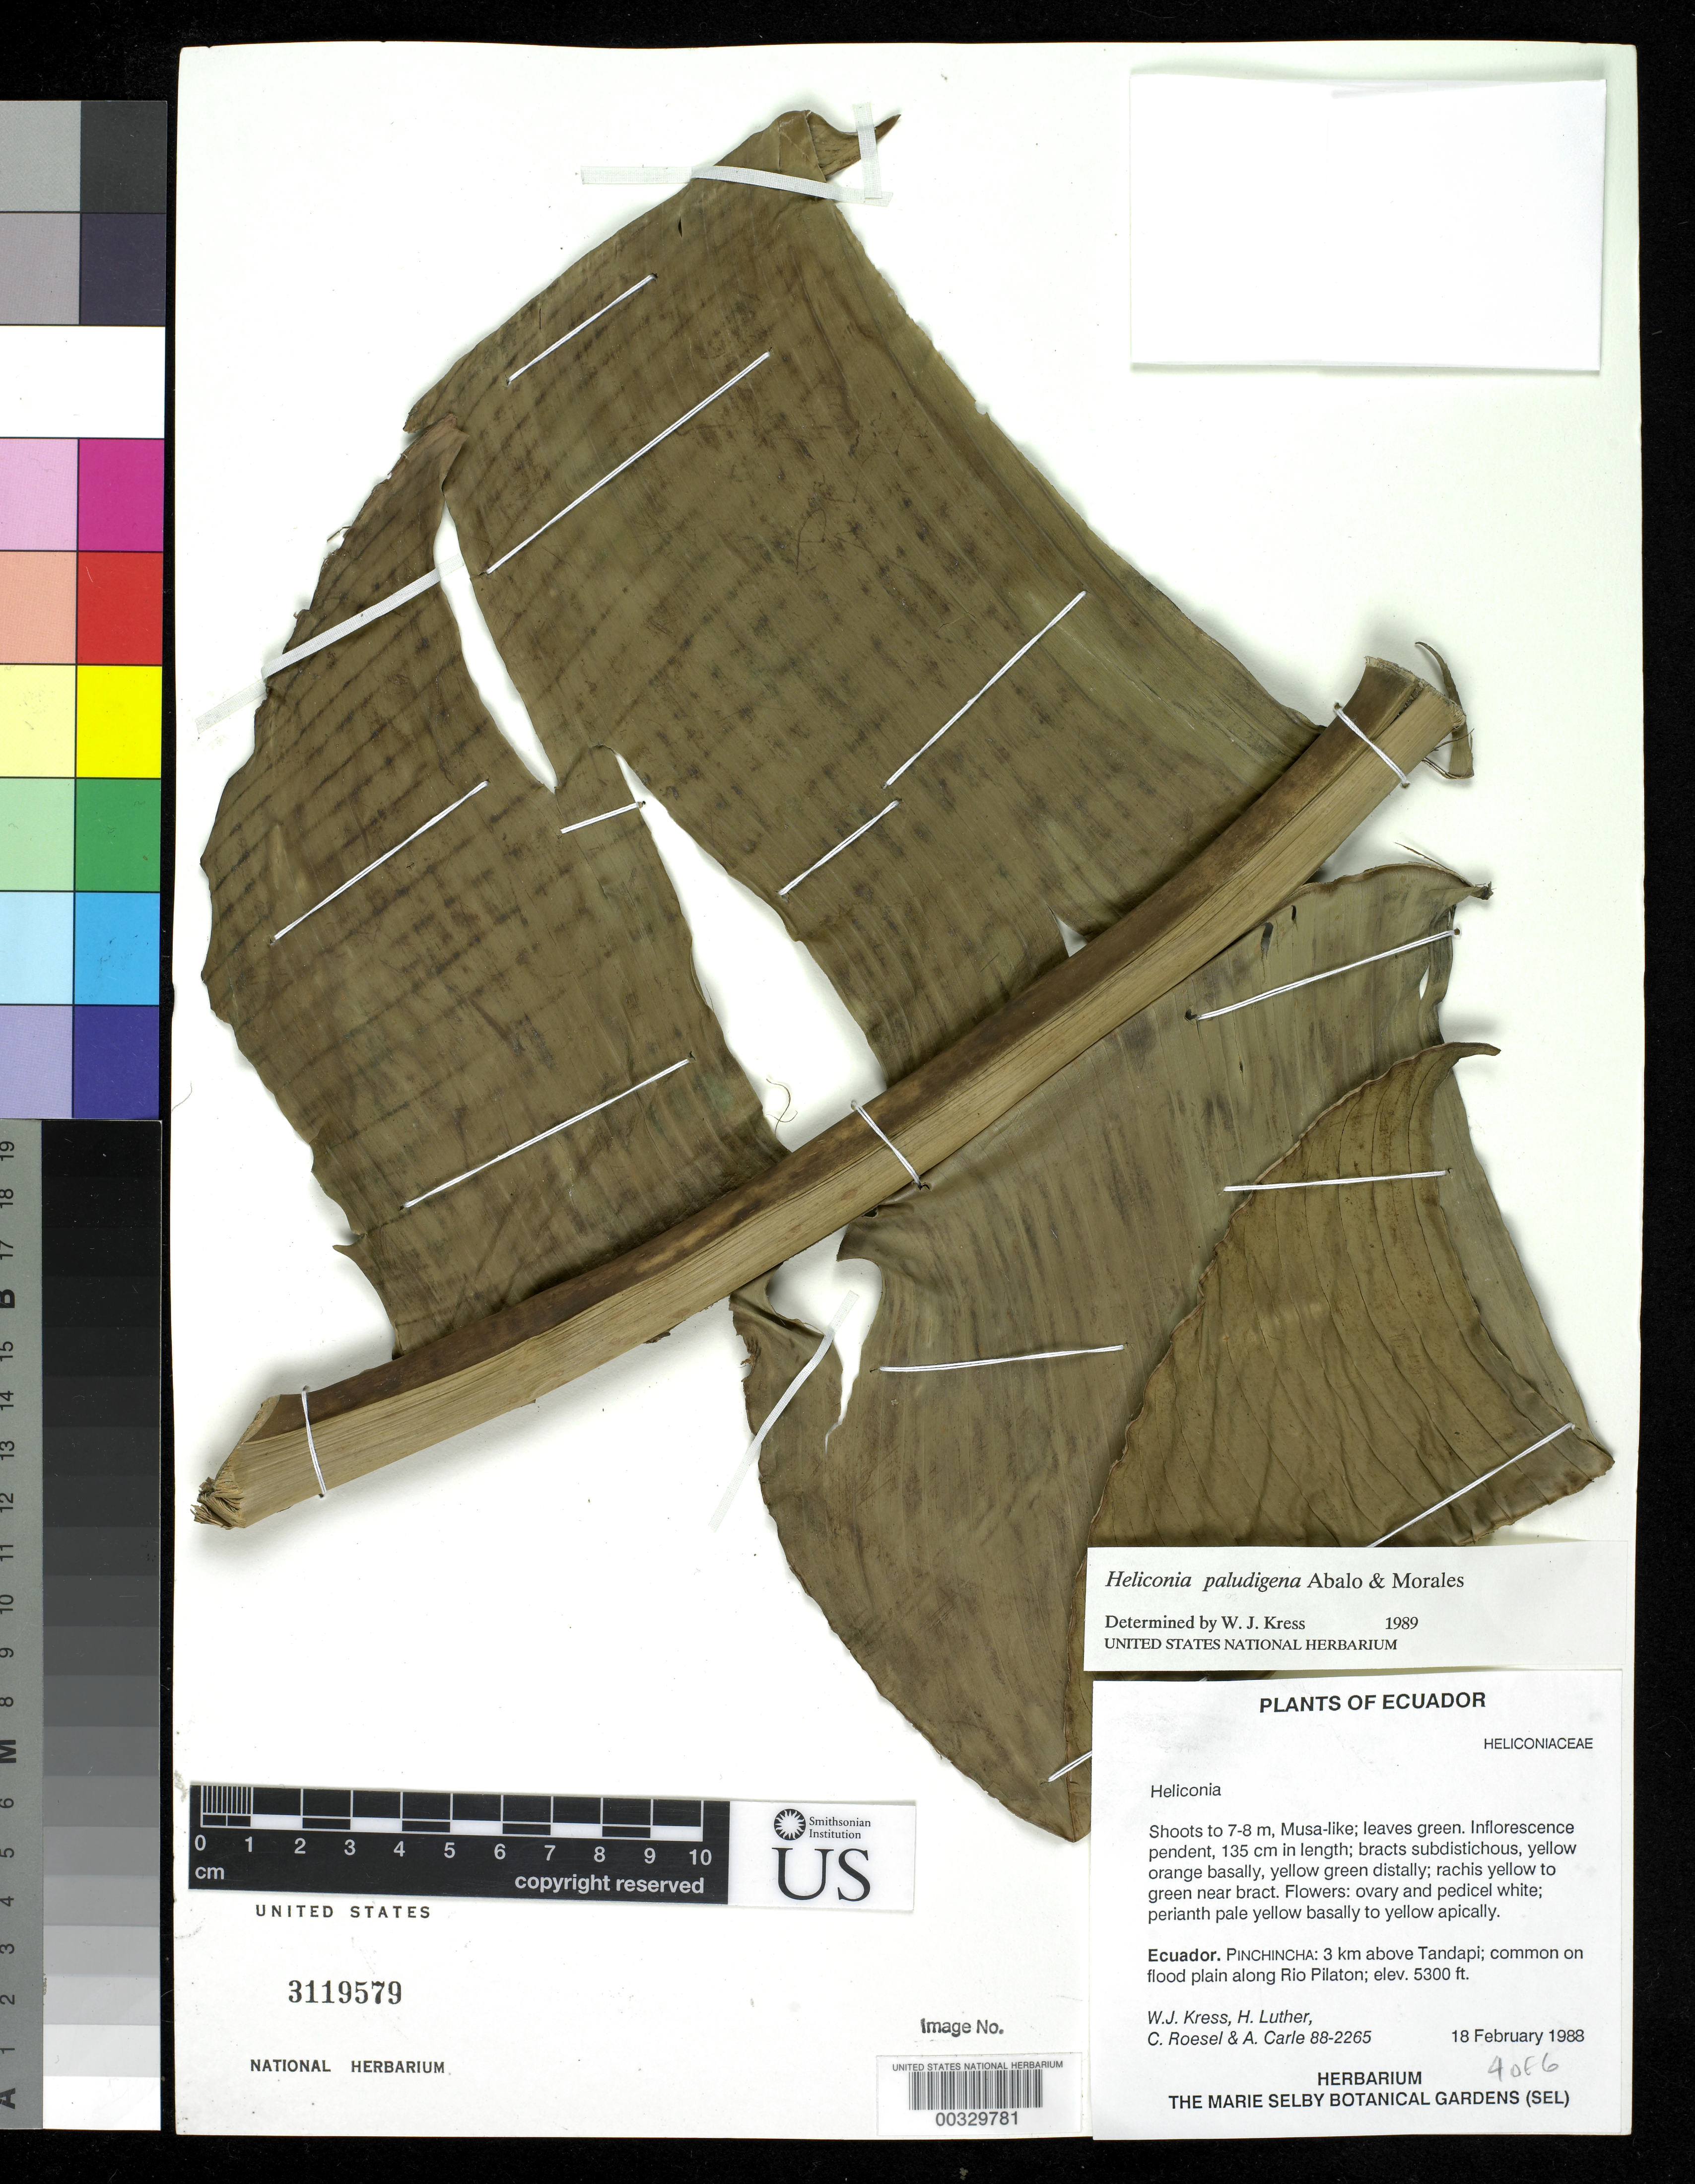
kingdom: Plantae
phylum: Tracheophyta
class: Liliopsida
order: Zingiberales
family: Heliconiaceae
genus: Heliconia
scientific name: Heliconia paludigena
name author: Abalo & Morales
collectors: W. J. Kress, Harry E. Luther, C. S. Roesel & A. Carle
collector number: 88-2265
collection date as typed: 18 Feb 1988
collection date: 1988-02-18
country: Ecuador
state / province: Pichincha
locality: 3 km above tandapi, common on flood plain along Rio pilaton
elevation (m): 1615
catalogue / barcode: US 3119579